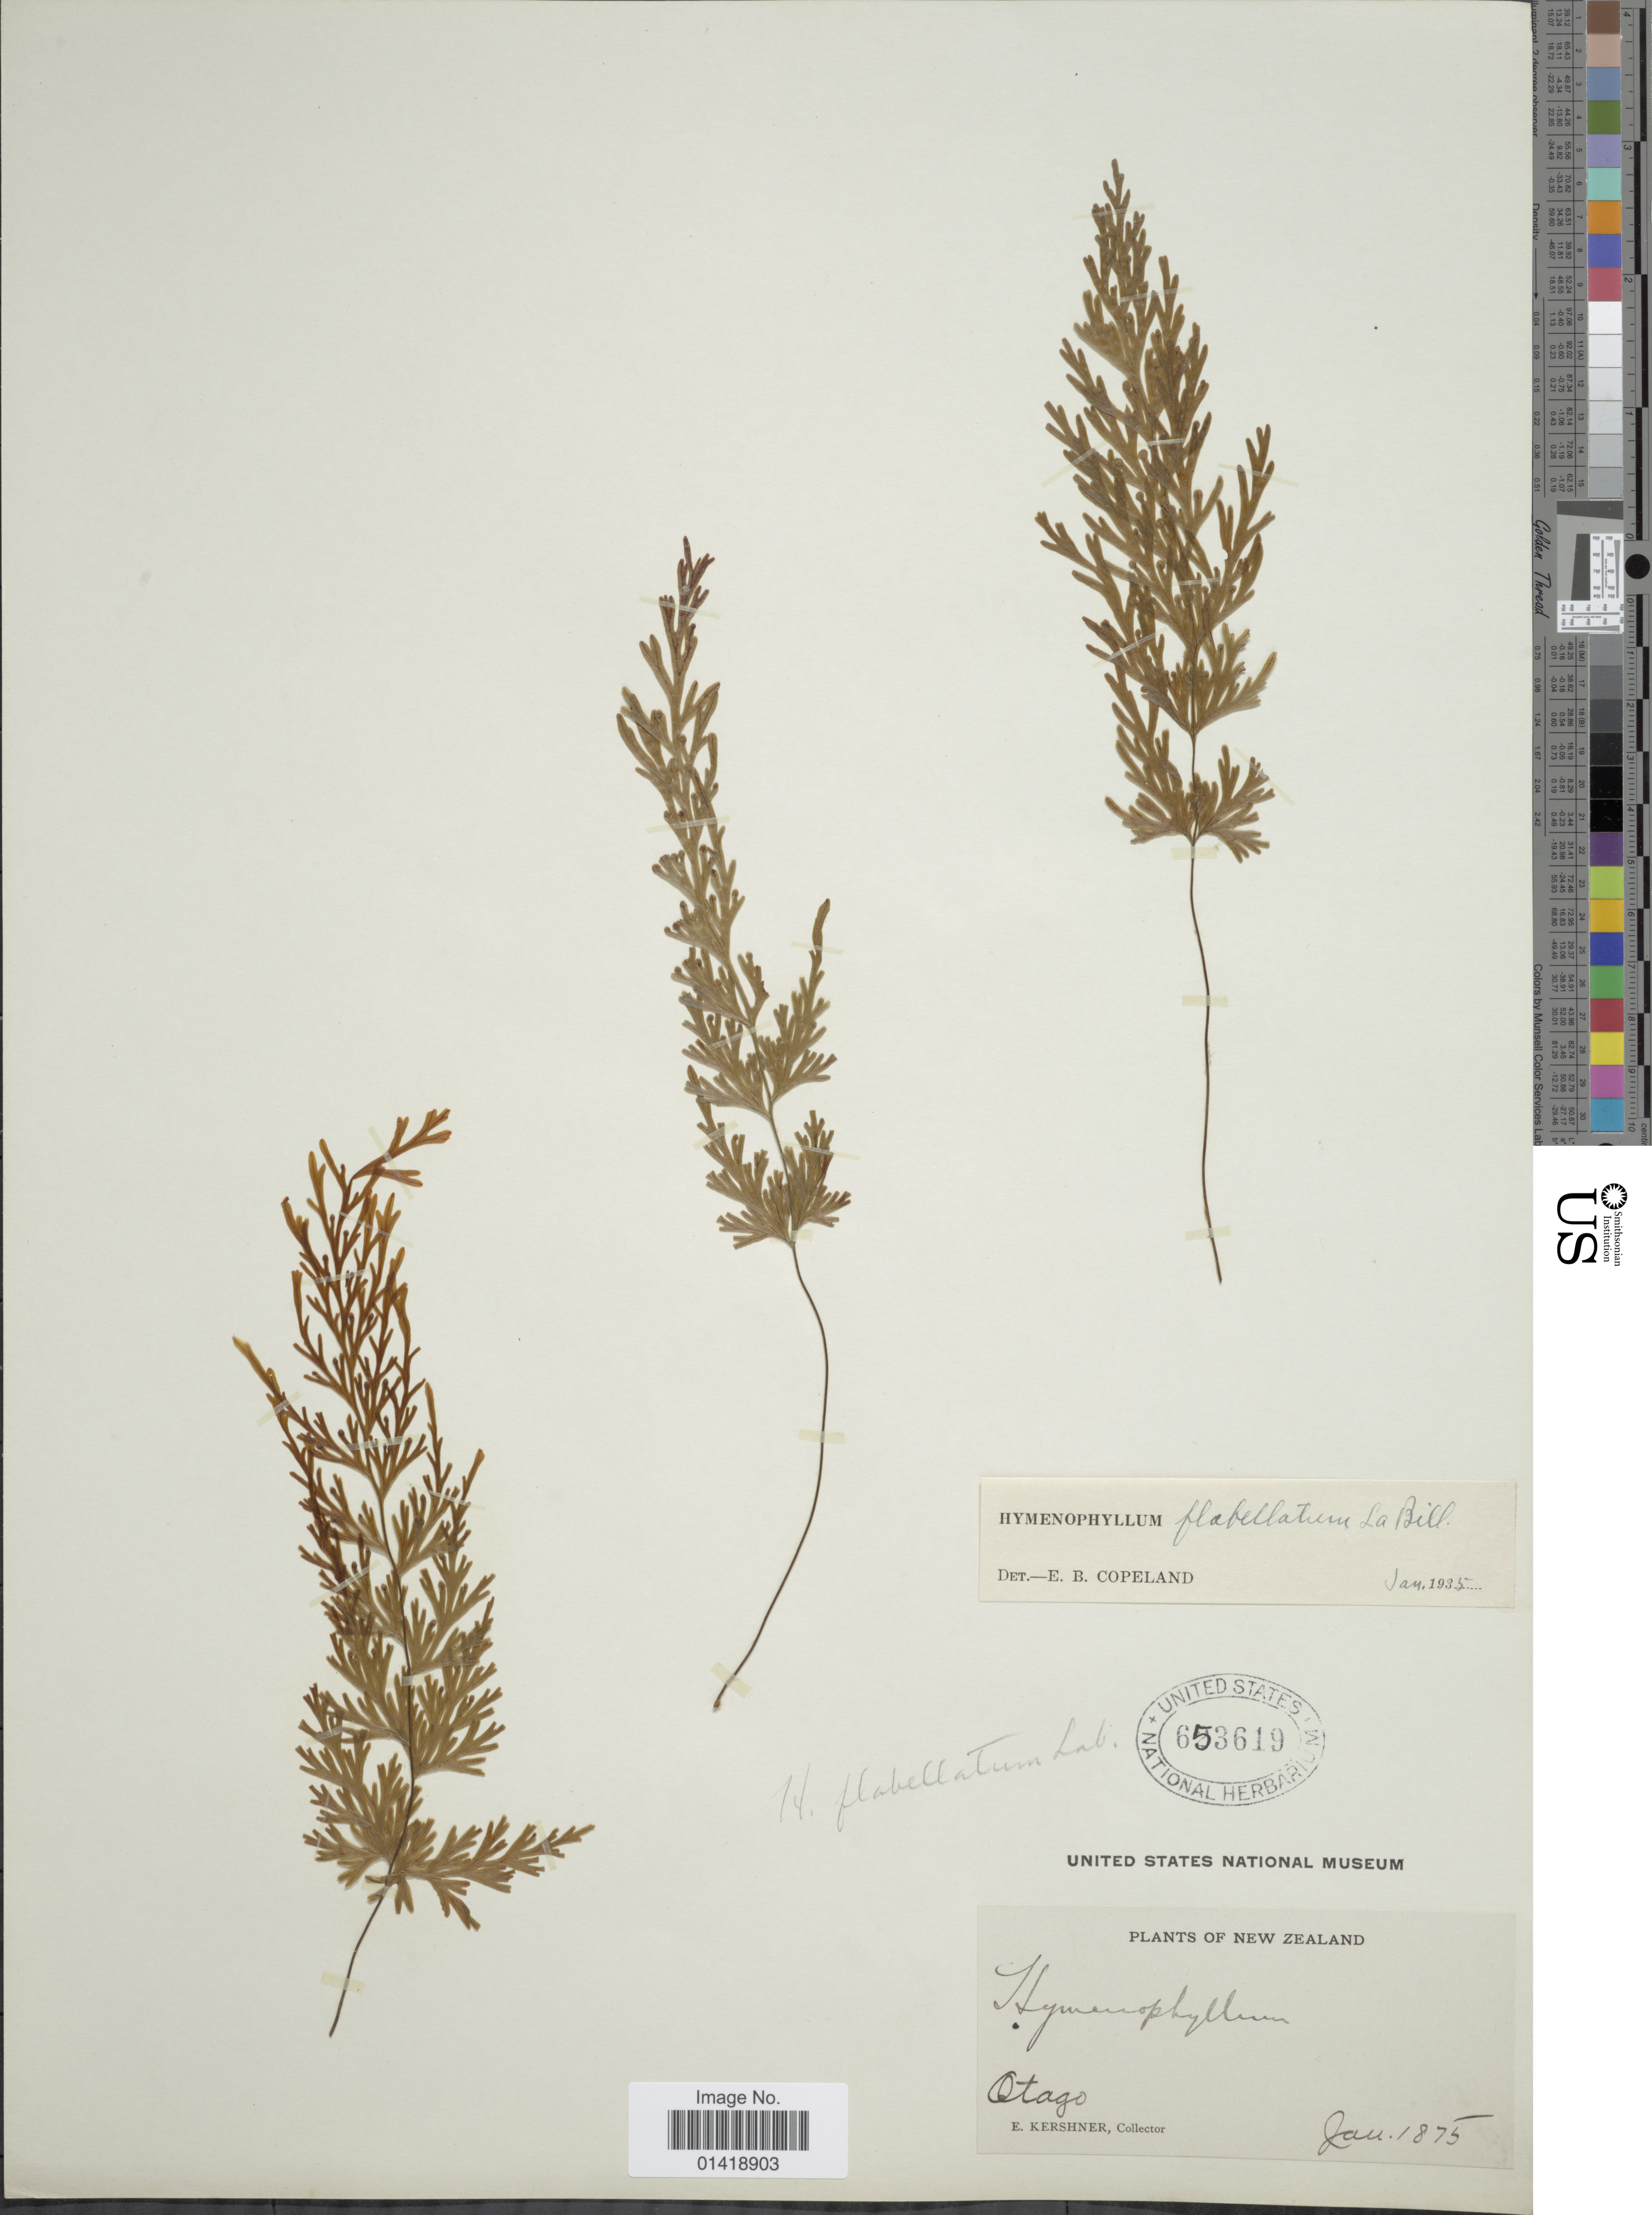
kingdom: Plantae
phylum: Tracheophyta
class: Polypodiopsida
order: Hymenophyllales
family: Hymenophyllaceae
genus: Hymenophyllum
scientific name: Hymenophyllum flabellatum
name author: Labill.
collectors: E. Kershner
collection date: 1875-01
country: New Zealand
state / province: Otago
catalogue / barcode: US 653619